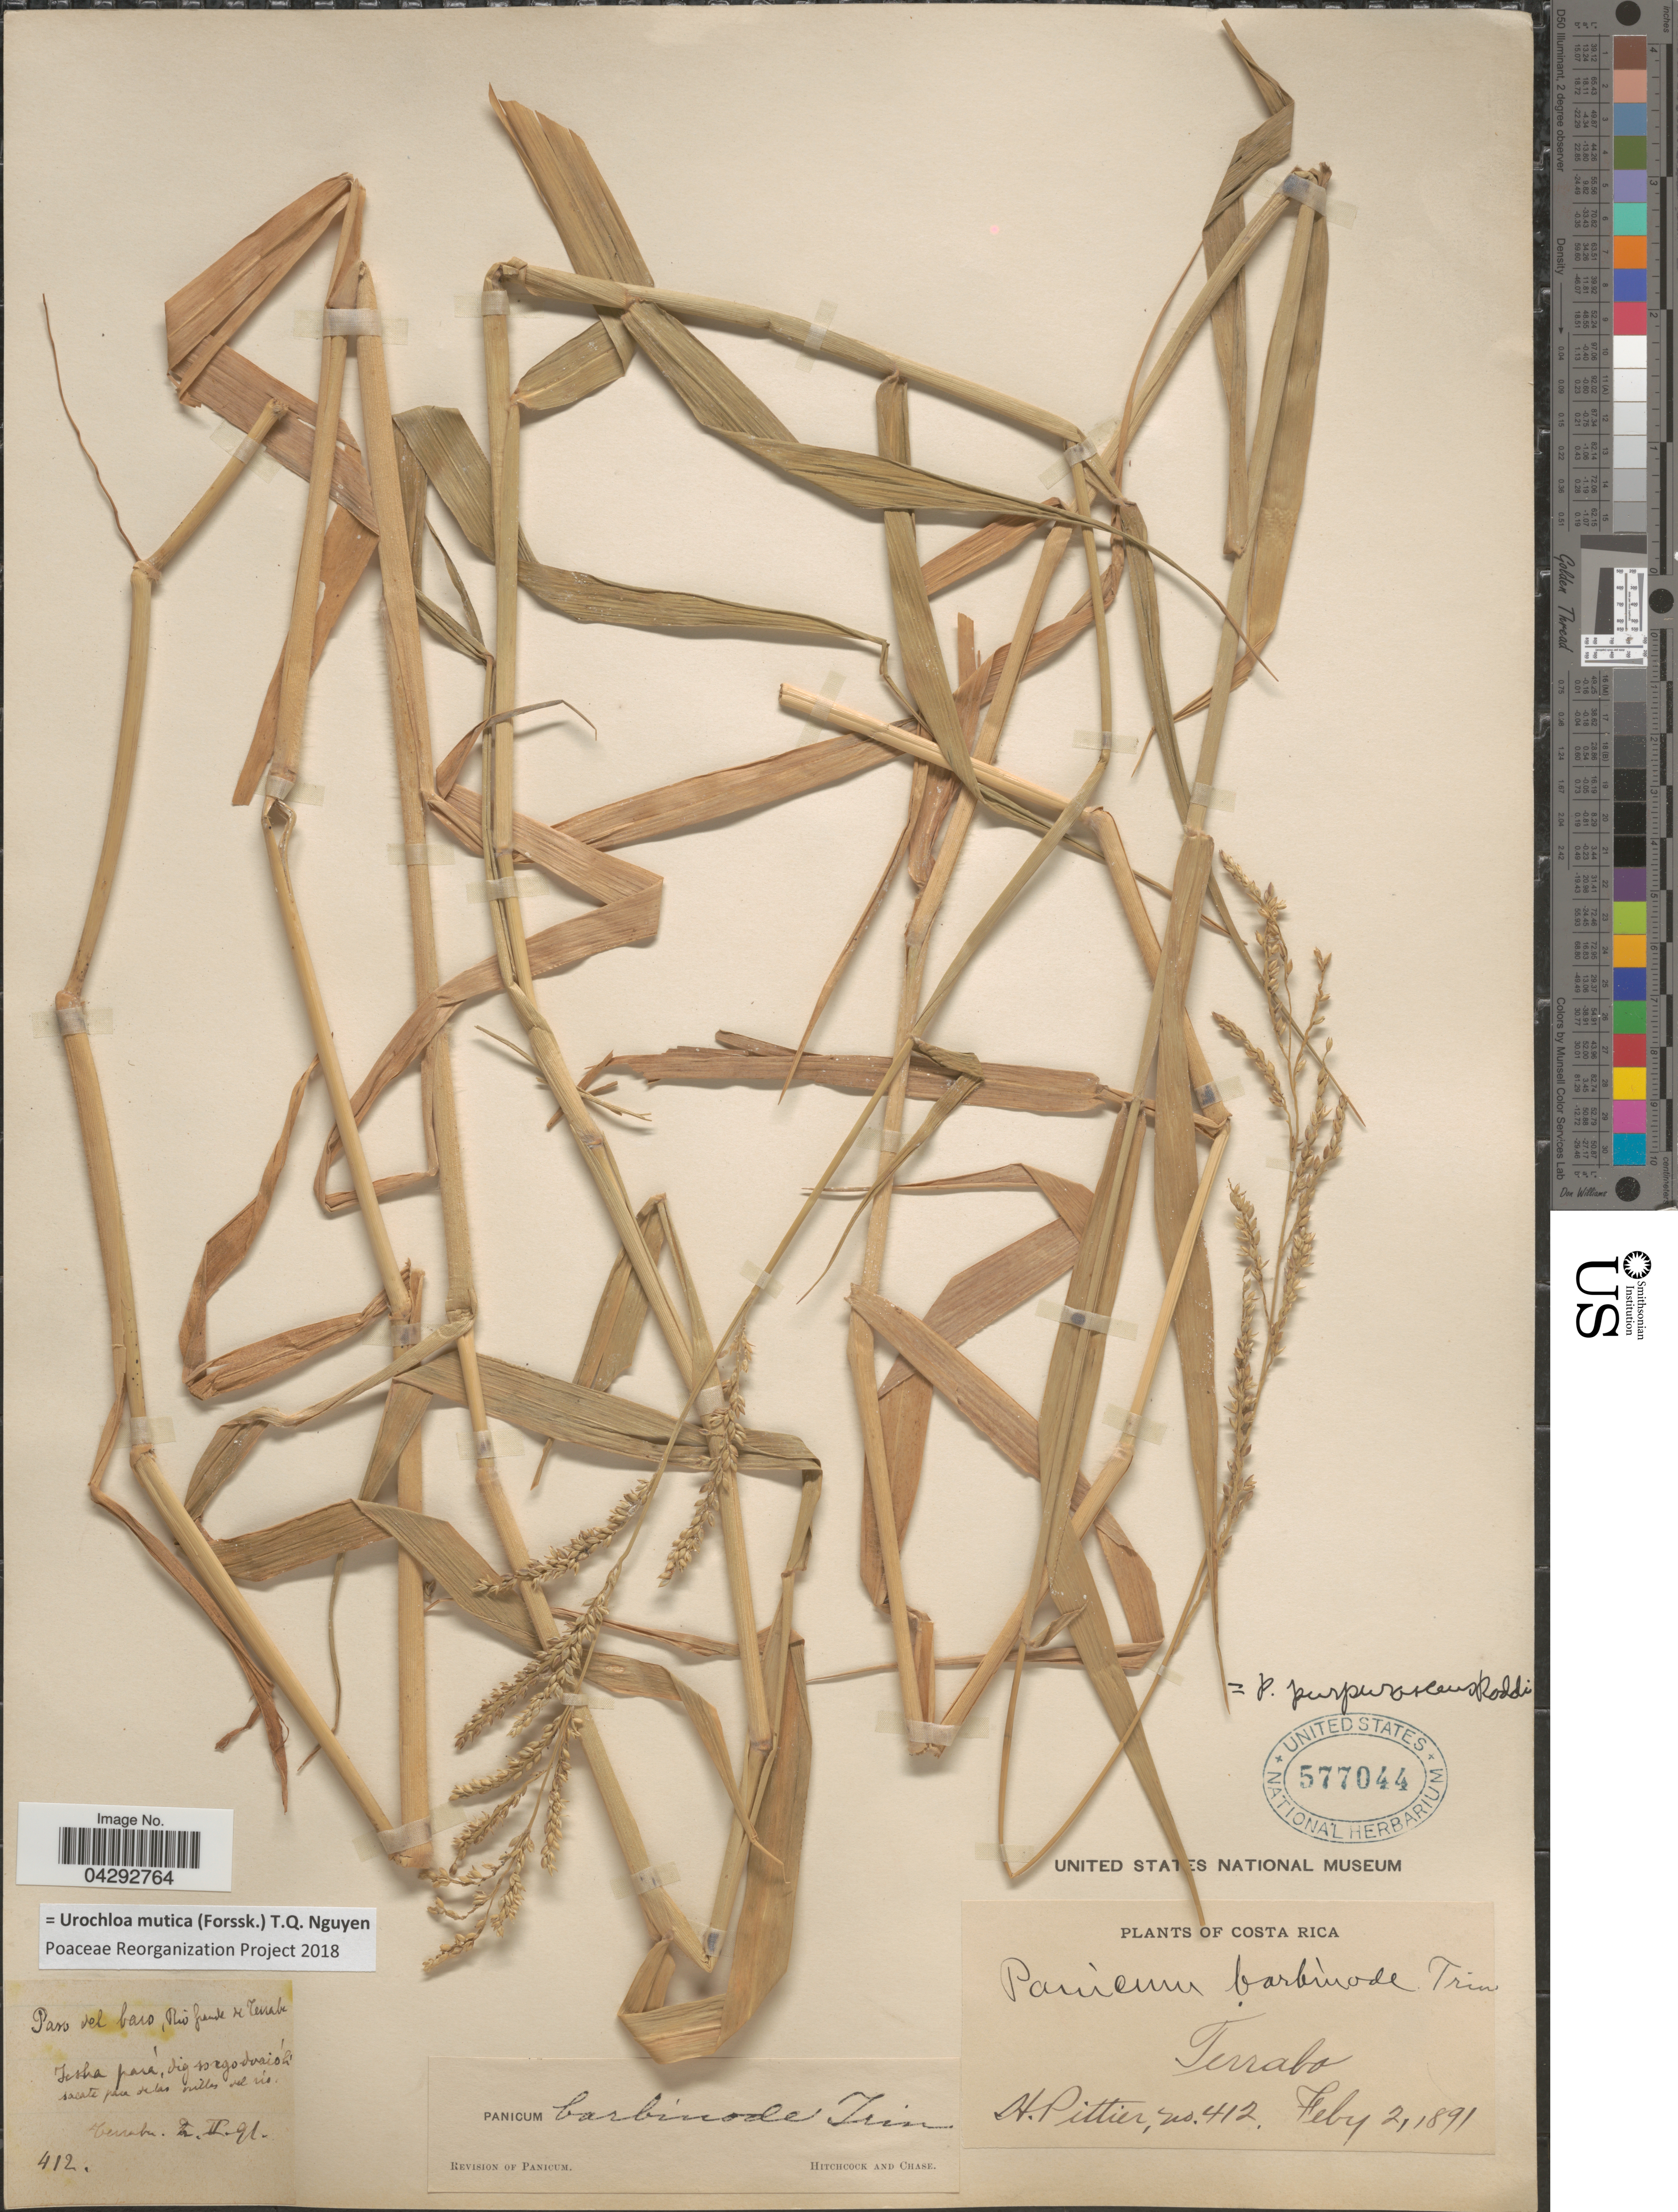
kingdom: Plantae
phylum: Tracheophyta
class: Liliopsida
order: Poales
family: Poaceae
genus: Urochloa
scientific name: Urochloa mutica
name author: (Forssk.) T.Q. Nguyen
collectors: H. F. Pittier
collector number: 412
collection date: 1891-02-02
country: Costa Rica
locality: Paso del baro, Rio Grande de Terrabo.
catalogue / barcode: US 577044